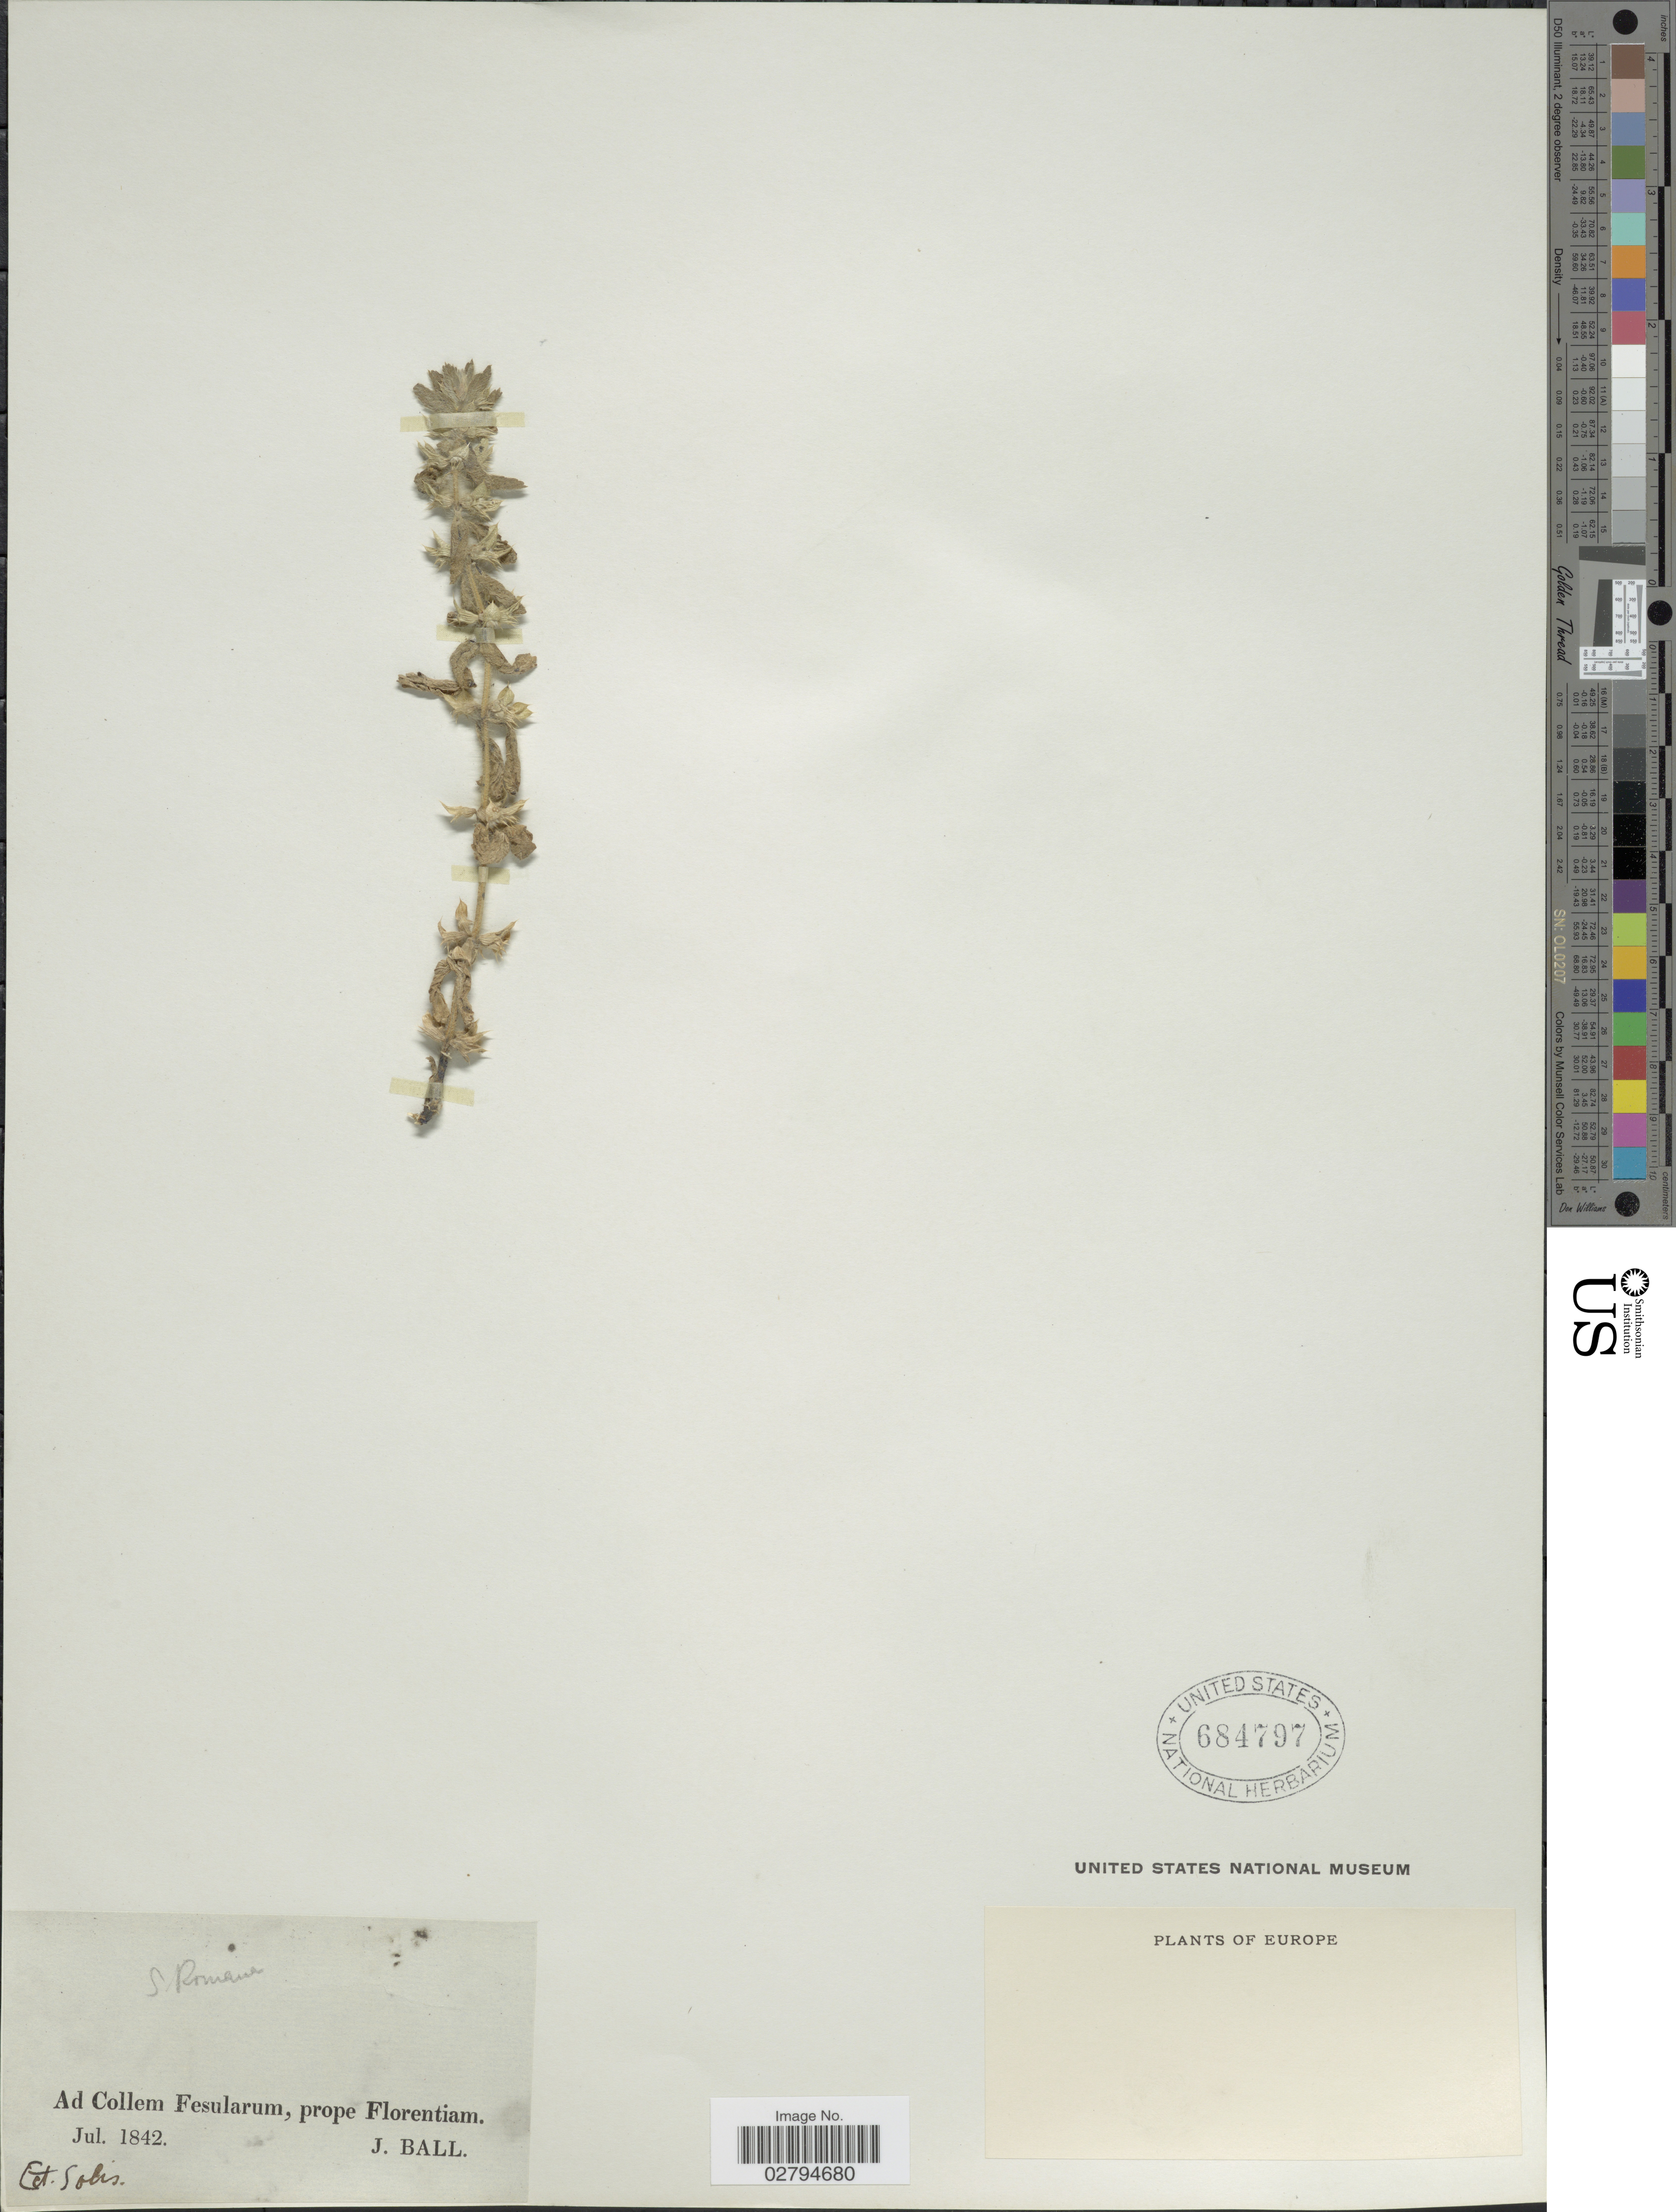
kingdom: Plantae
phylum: Tracheophyta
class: Magnoliopsida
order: Lamiales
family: Lamiaceae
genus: Galeopsis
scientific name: Galeopsis sp.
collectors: J. Ball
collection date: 1842-07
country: Italy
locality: Europe. Ad Collem Fesularum, prope Florentiam.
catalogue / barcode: US 684797